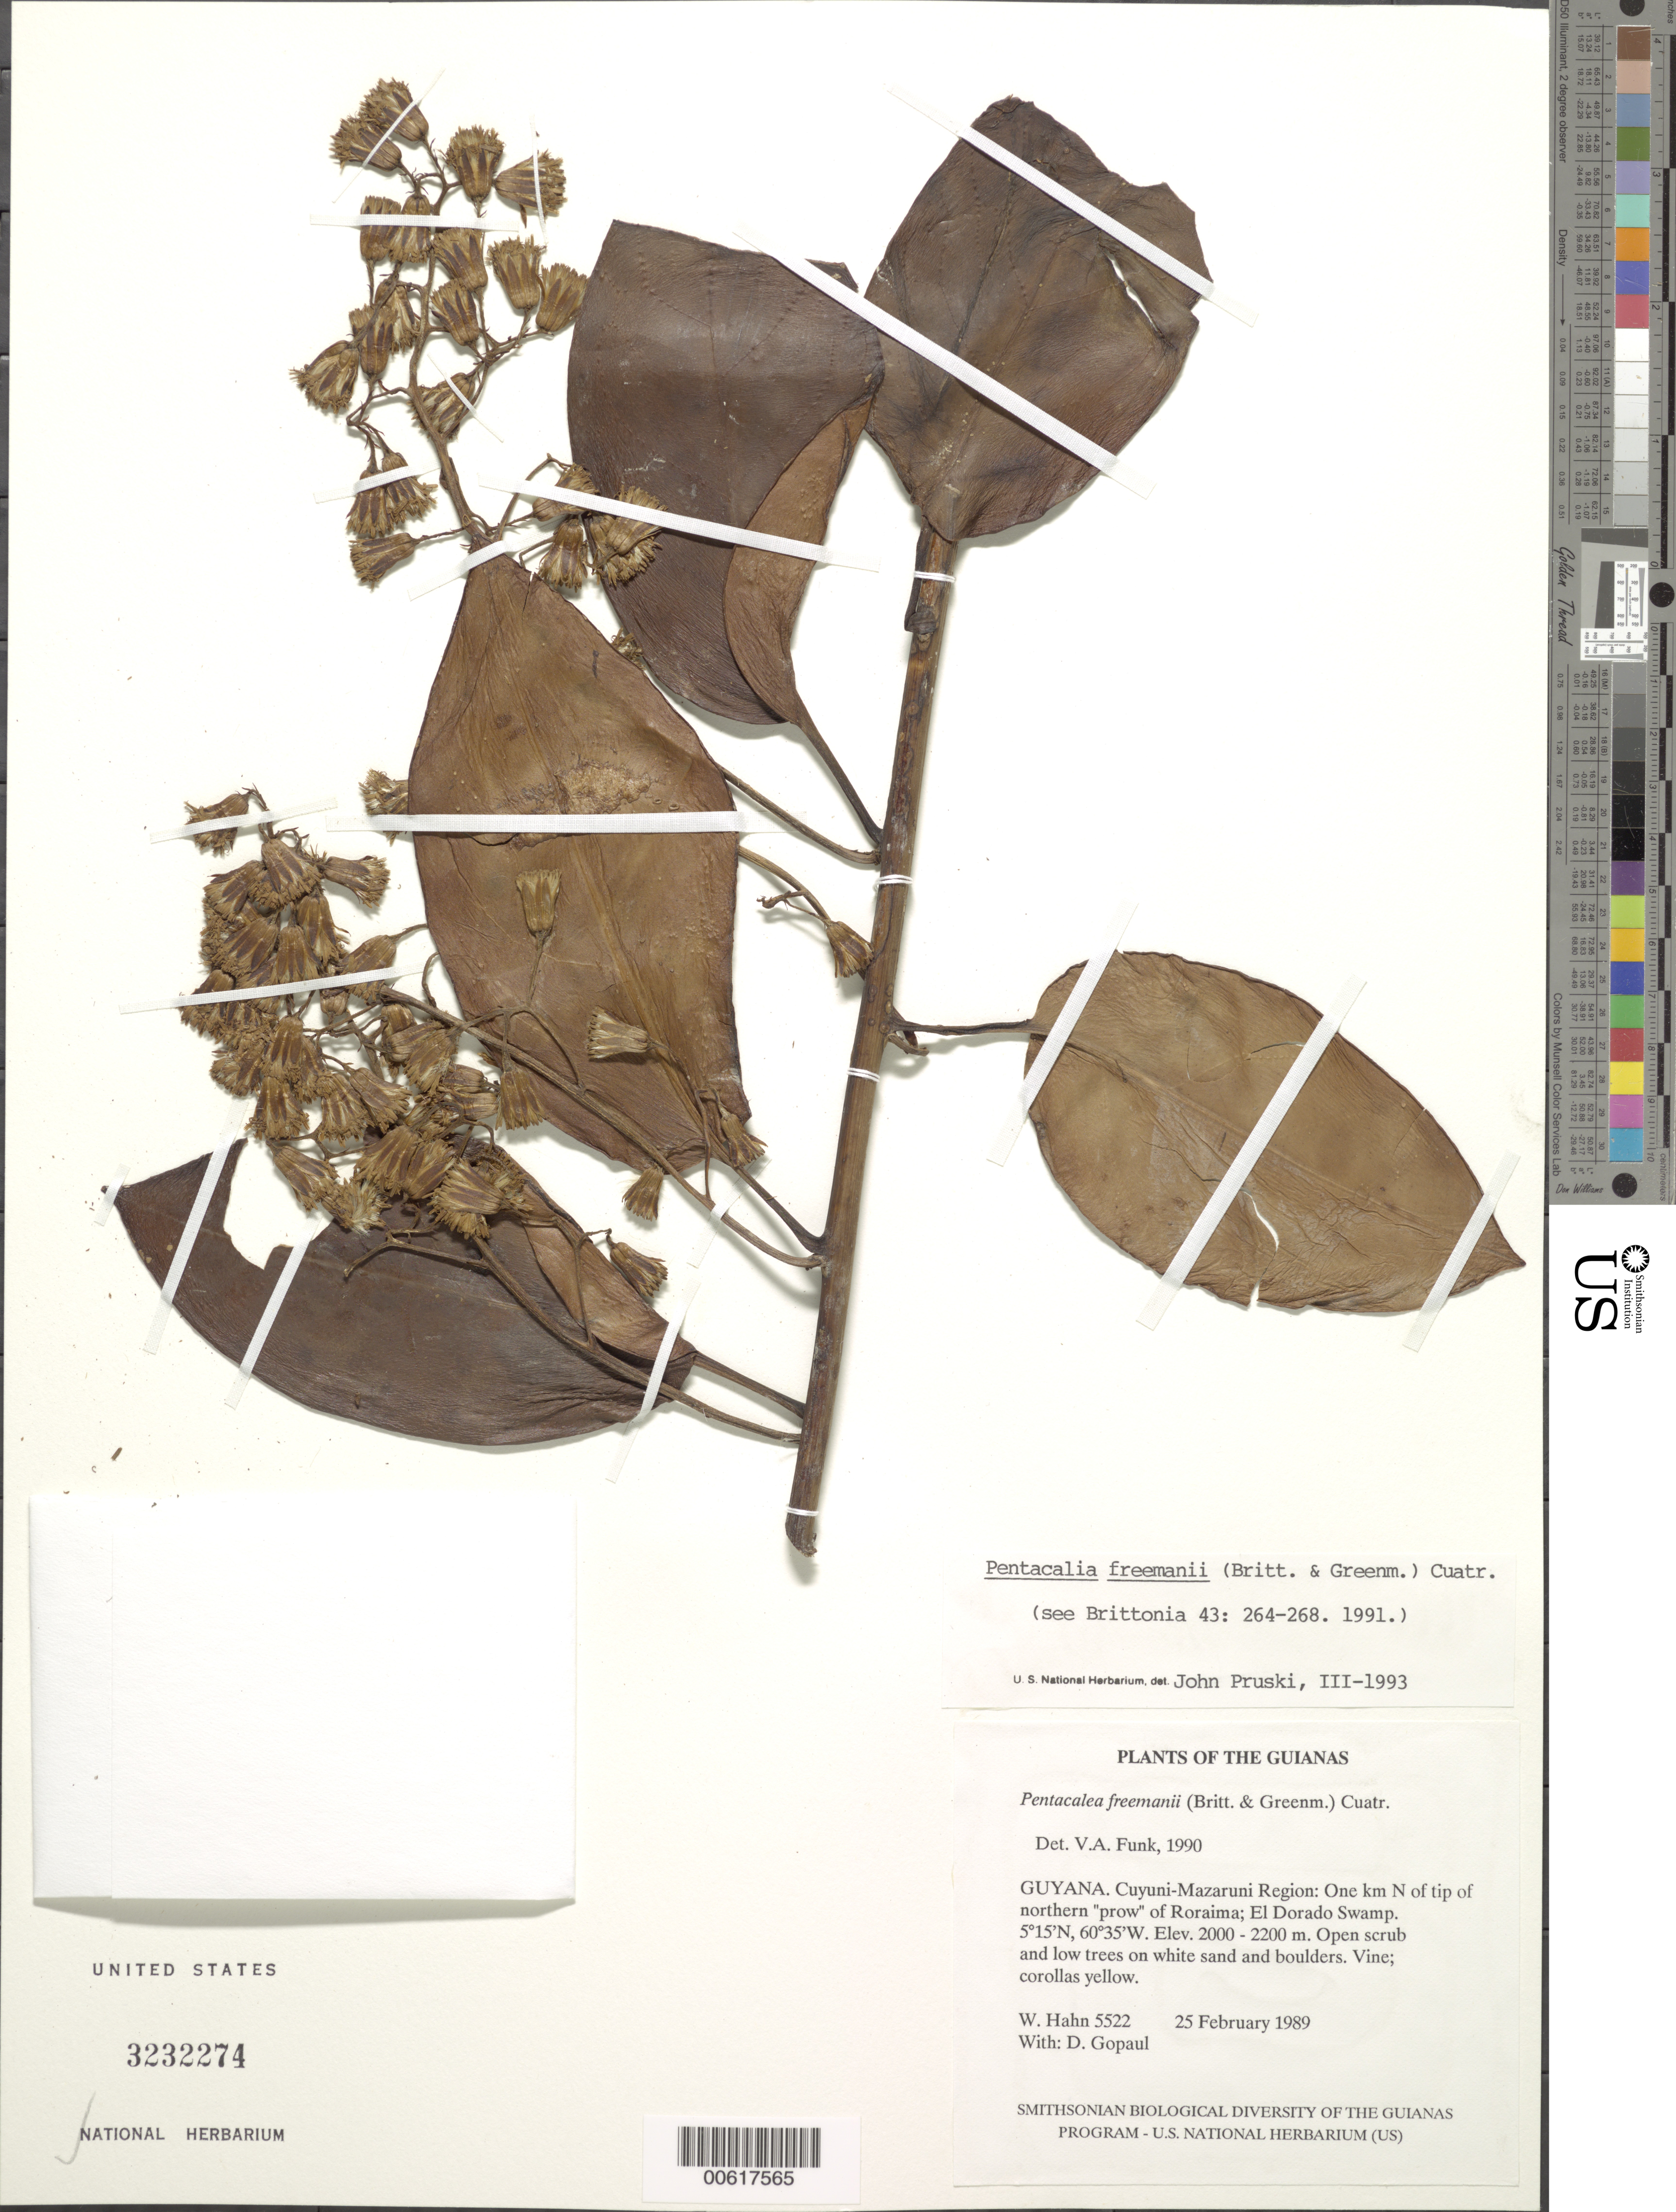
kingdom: Plantae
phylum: Tracheophyta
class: Magnoliopsida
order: Asterales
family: Asteraceae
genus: Pentacalia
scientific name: Pentacalia freemanii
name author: (Britton & Greenm.) Cuatrec.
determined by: Funk, Vicki A., (BOT), Smithsonian Institution - National Museum of Natural History (UNITED STATES)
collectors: W. Hahn & D. Gopaul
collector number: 5522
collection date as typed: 25 February 1989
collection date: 1989-02-25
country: Guyana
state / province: Cuyuni-Mazaruni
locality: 1 km N of tip of northern "prow" of Roraima; El Dorado Swamp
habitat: Open scrub and low trees on white sand and boulders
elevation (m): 2000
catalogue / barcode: US 3232274